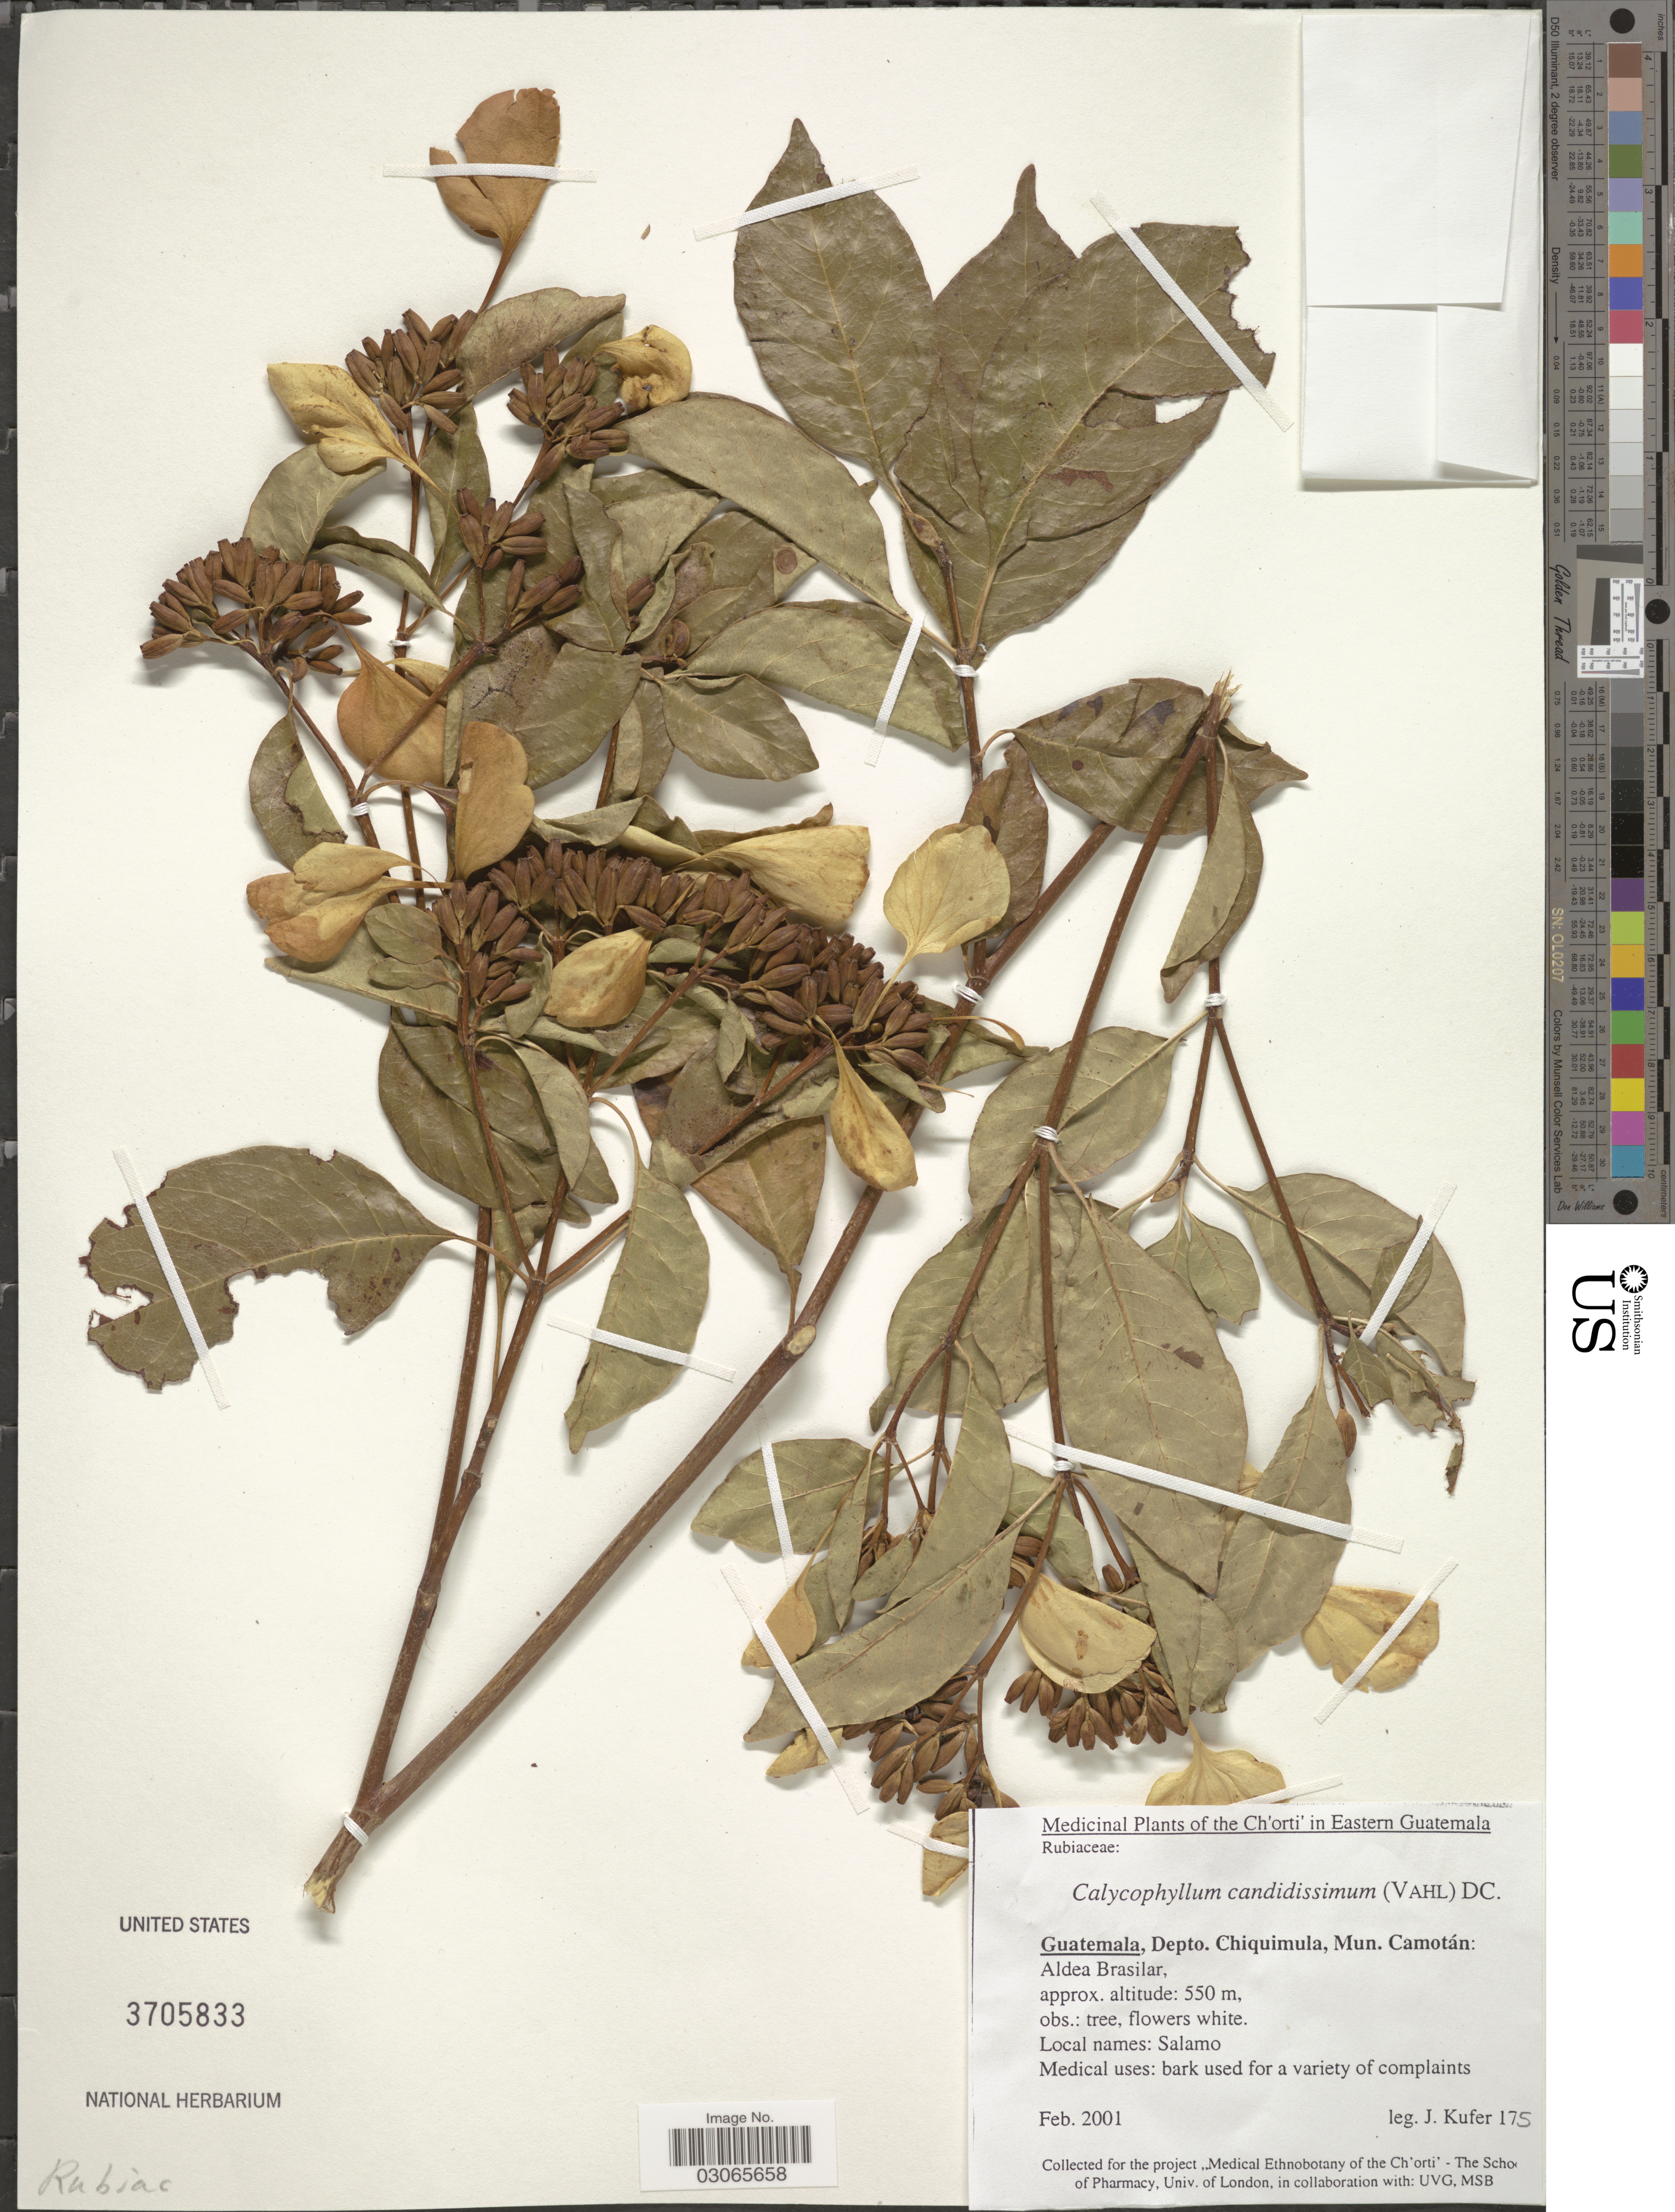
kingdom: Plantae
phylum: Tracheophyta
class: Magnoliopsida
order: Gentianales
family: Rubiaceae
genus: Calycophyllum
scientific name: Calycophyllum candidissimum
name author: (Vahl) DC.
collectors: J. Kufer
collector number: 175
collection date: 2001-02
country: Guatemala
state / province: Chiquimula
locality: Ch'orti' in Eastern Guatemala. Depto. Chiquimula, Mun. Camotán: Aldea Brasilar.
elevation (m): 550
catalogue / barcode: US 3705833